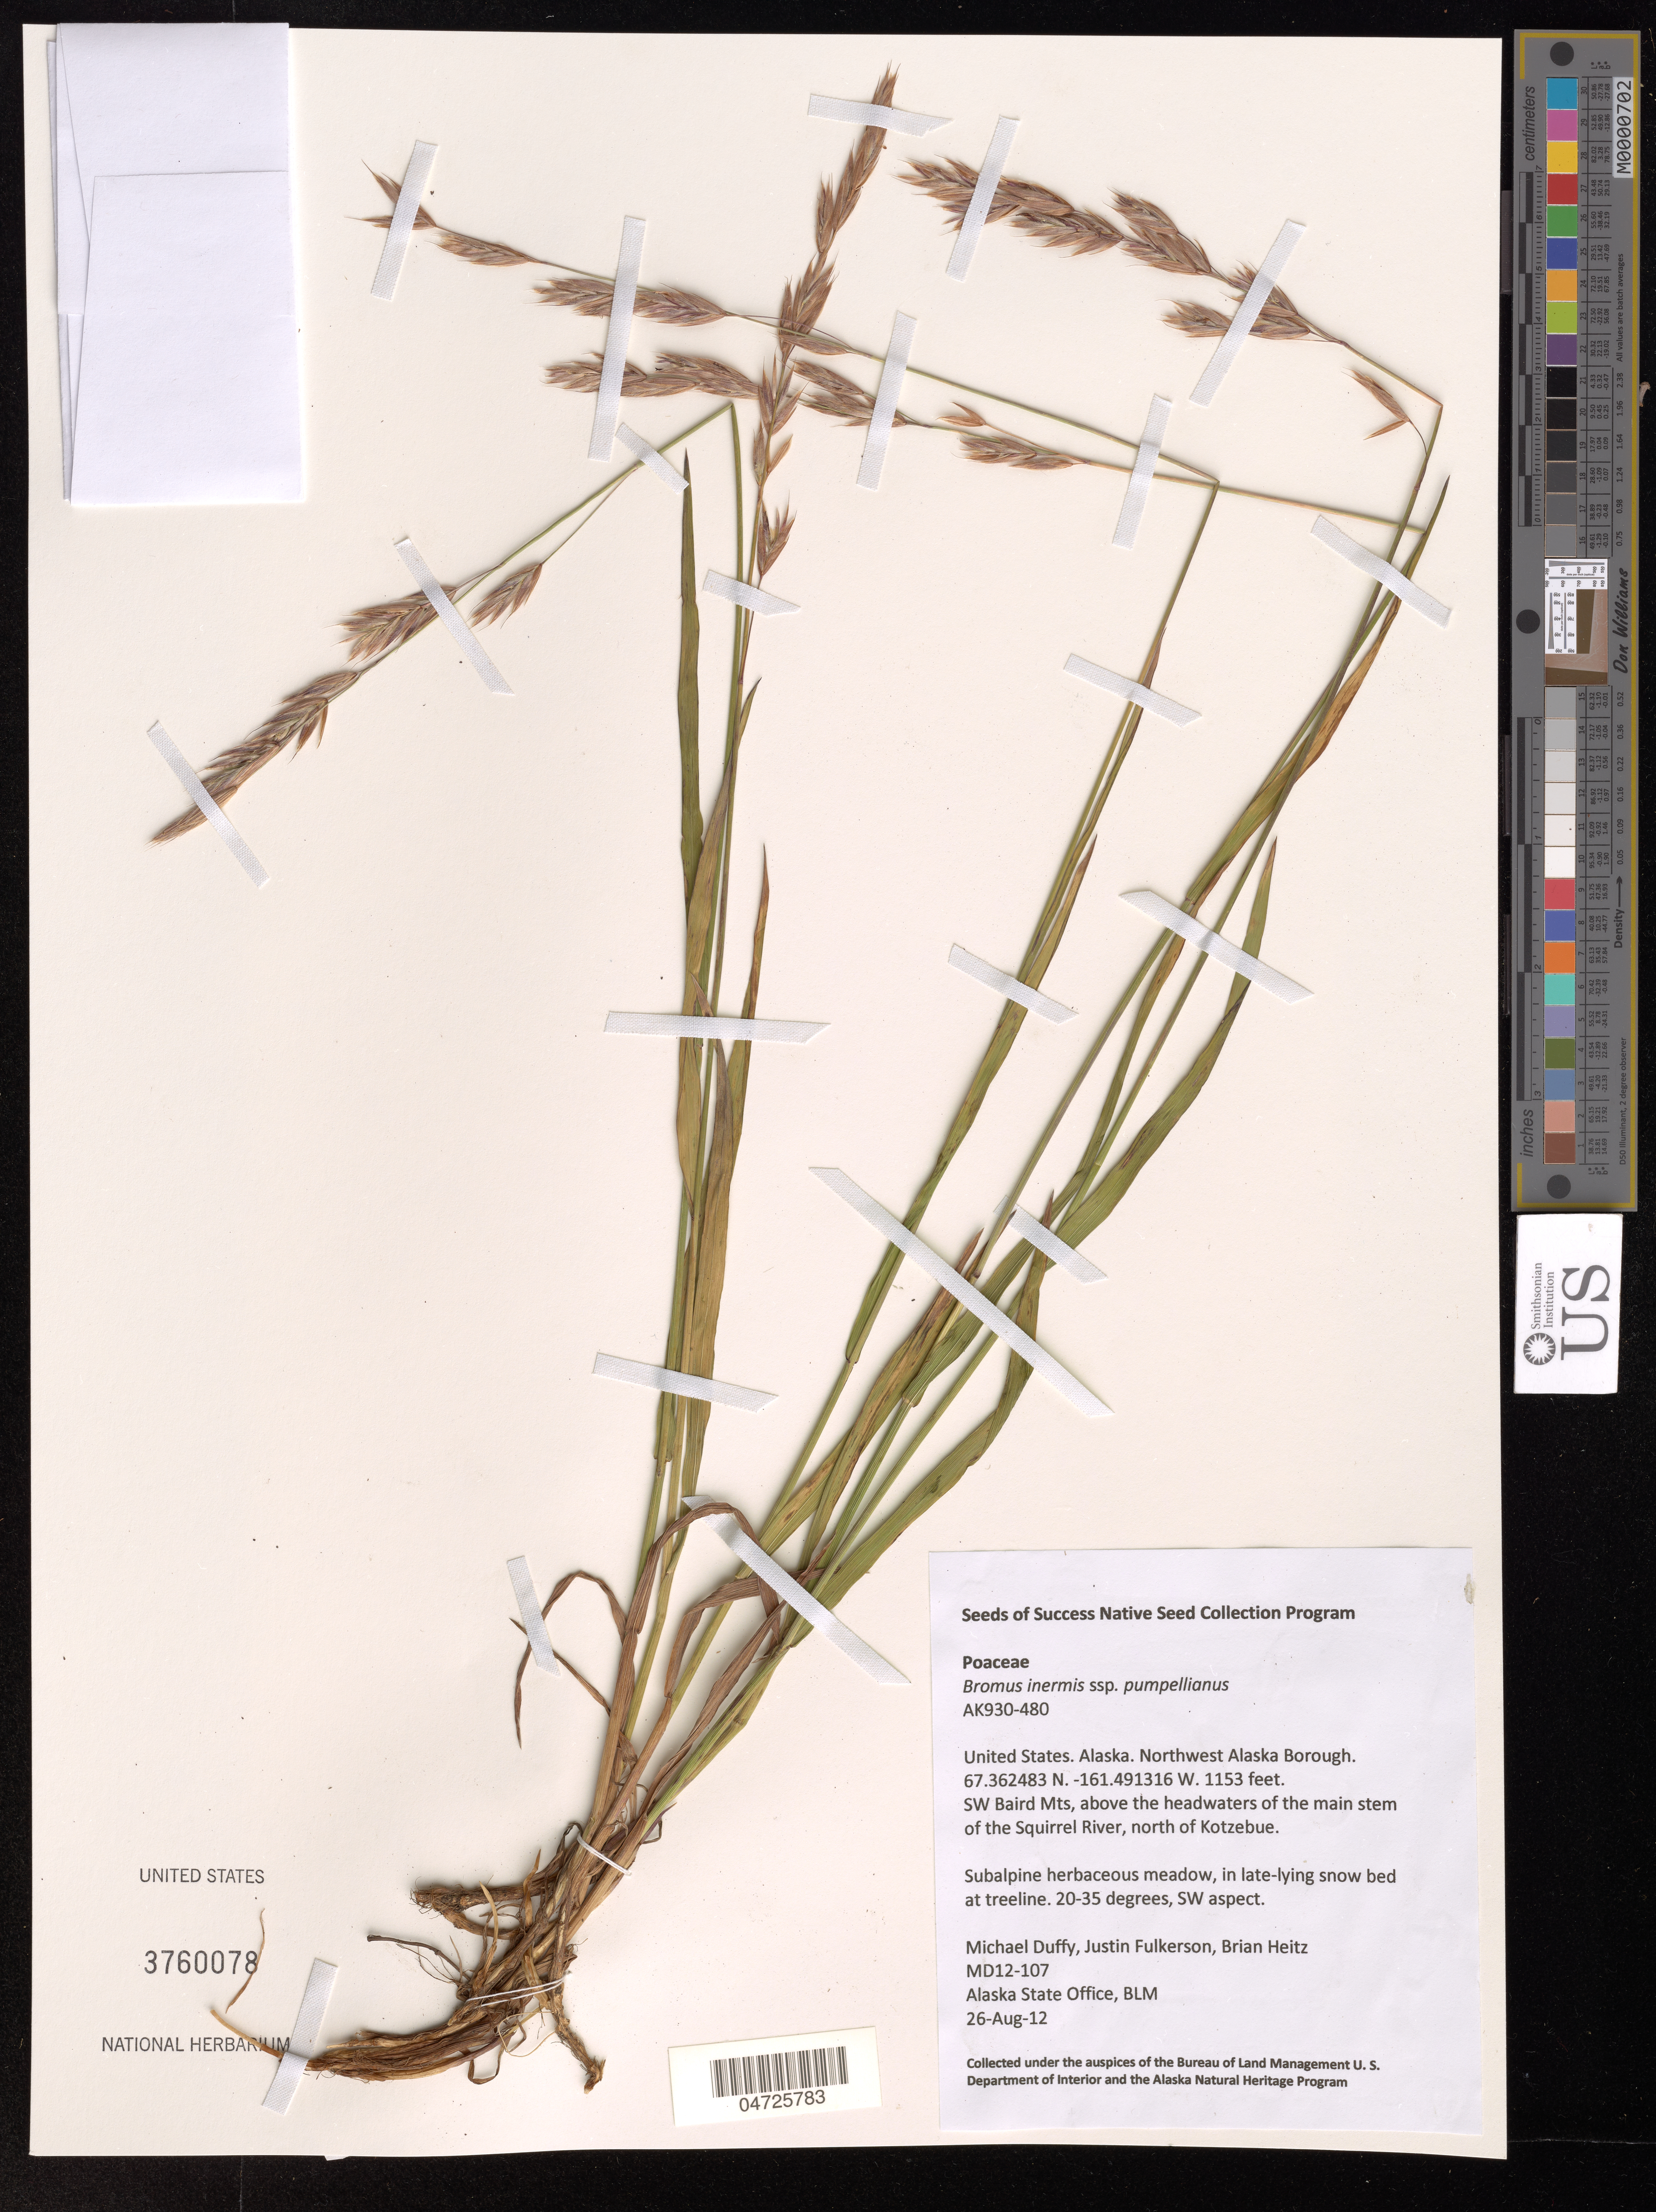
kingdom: Plantae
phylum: Tracheophyta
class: Liliopsida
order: Poales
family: Poaceae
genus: Bromus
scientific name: Bromus inermis subsp. pumpellianus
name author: (Scribn.) Wagnon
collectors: M. Duffy, J. Fulkerson & B. Heitz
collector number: MD12-107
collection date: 2012-08-26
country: United States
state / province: Alaska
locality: Northwest Alaska Borough. SW Baird Mts, above the headwaters of the main stem of the Squirrel River, north of Kotzebue.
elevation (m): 351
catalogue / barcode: US 3760078